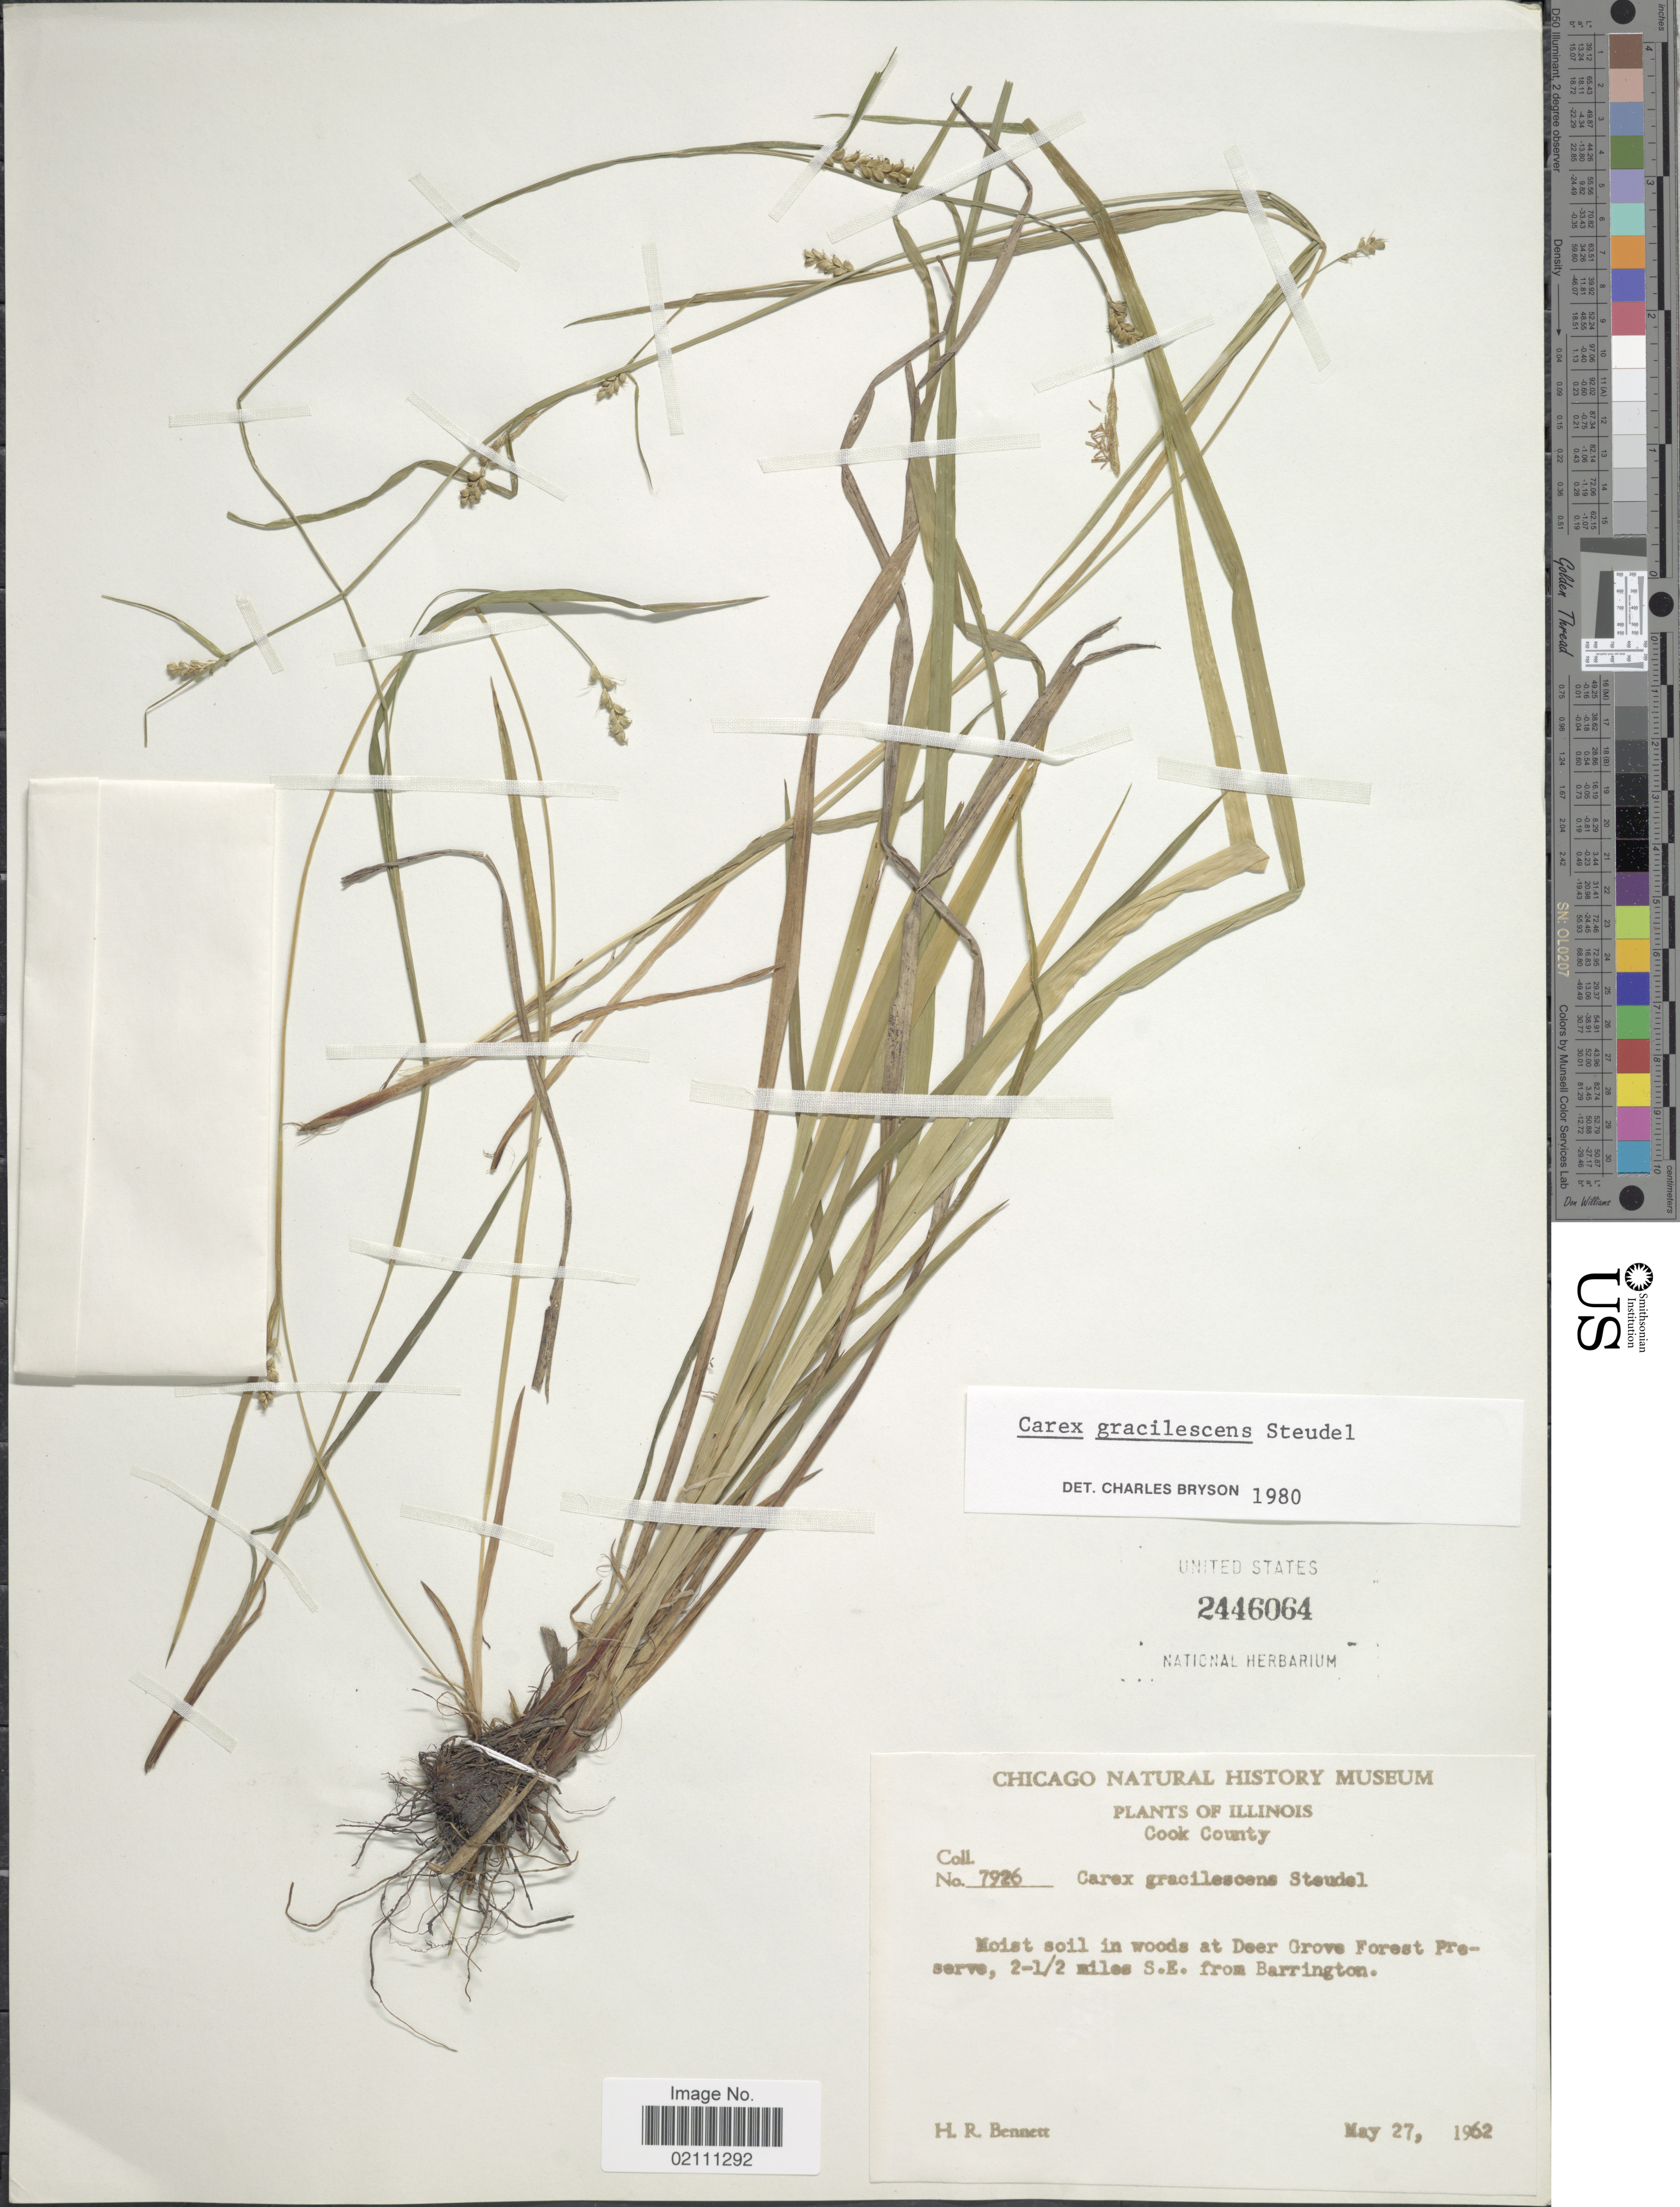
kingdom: Plantae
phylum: Tracheophyta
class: Liliopsida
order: Poales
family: Cyperaceae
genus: Carex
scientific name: Carex gracilescens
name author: Steud.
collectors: H. R. Bennett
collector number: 7926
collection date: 1962-05-27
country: United States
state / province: Illinois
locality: Cook County, moist soil in woods at Deer Grove Forest Preserve, 2-1/2 miles S.E. from Barrington.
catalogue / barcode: US 2446064